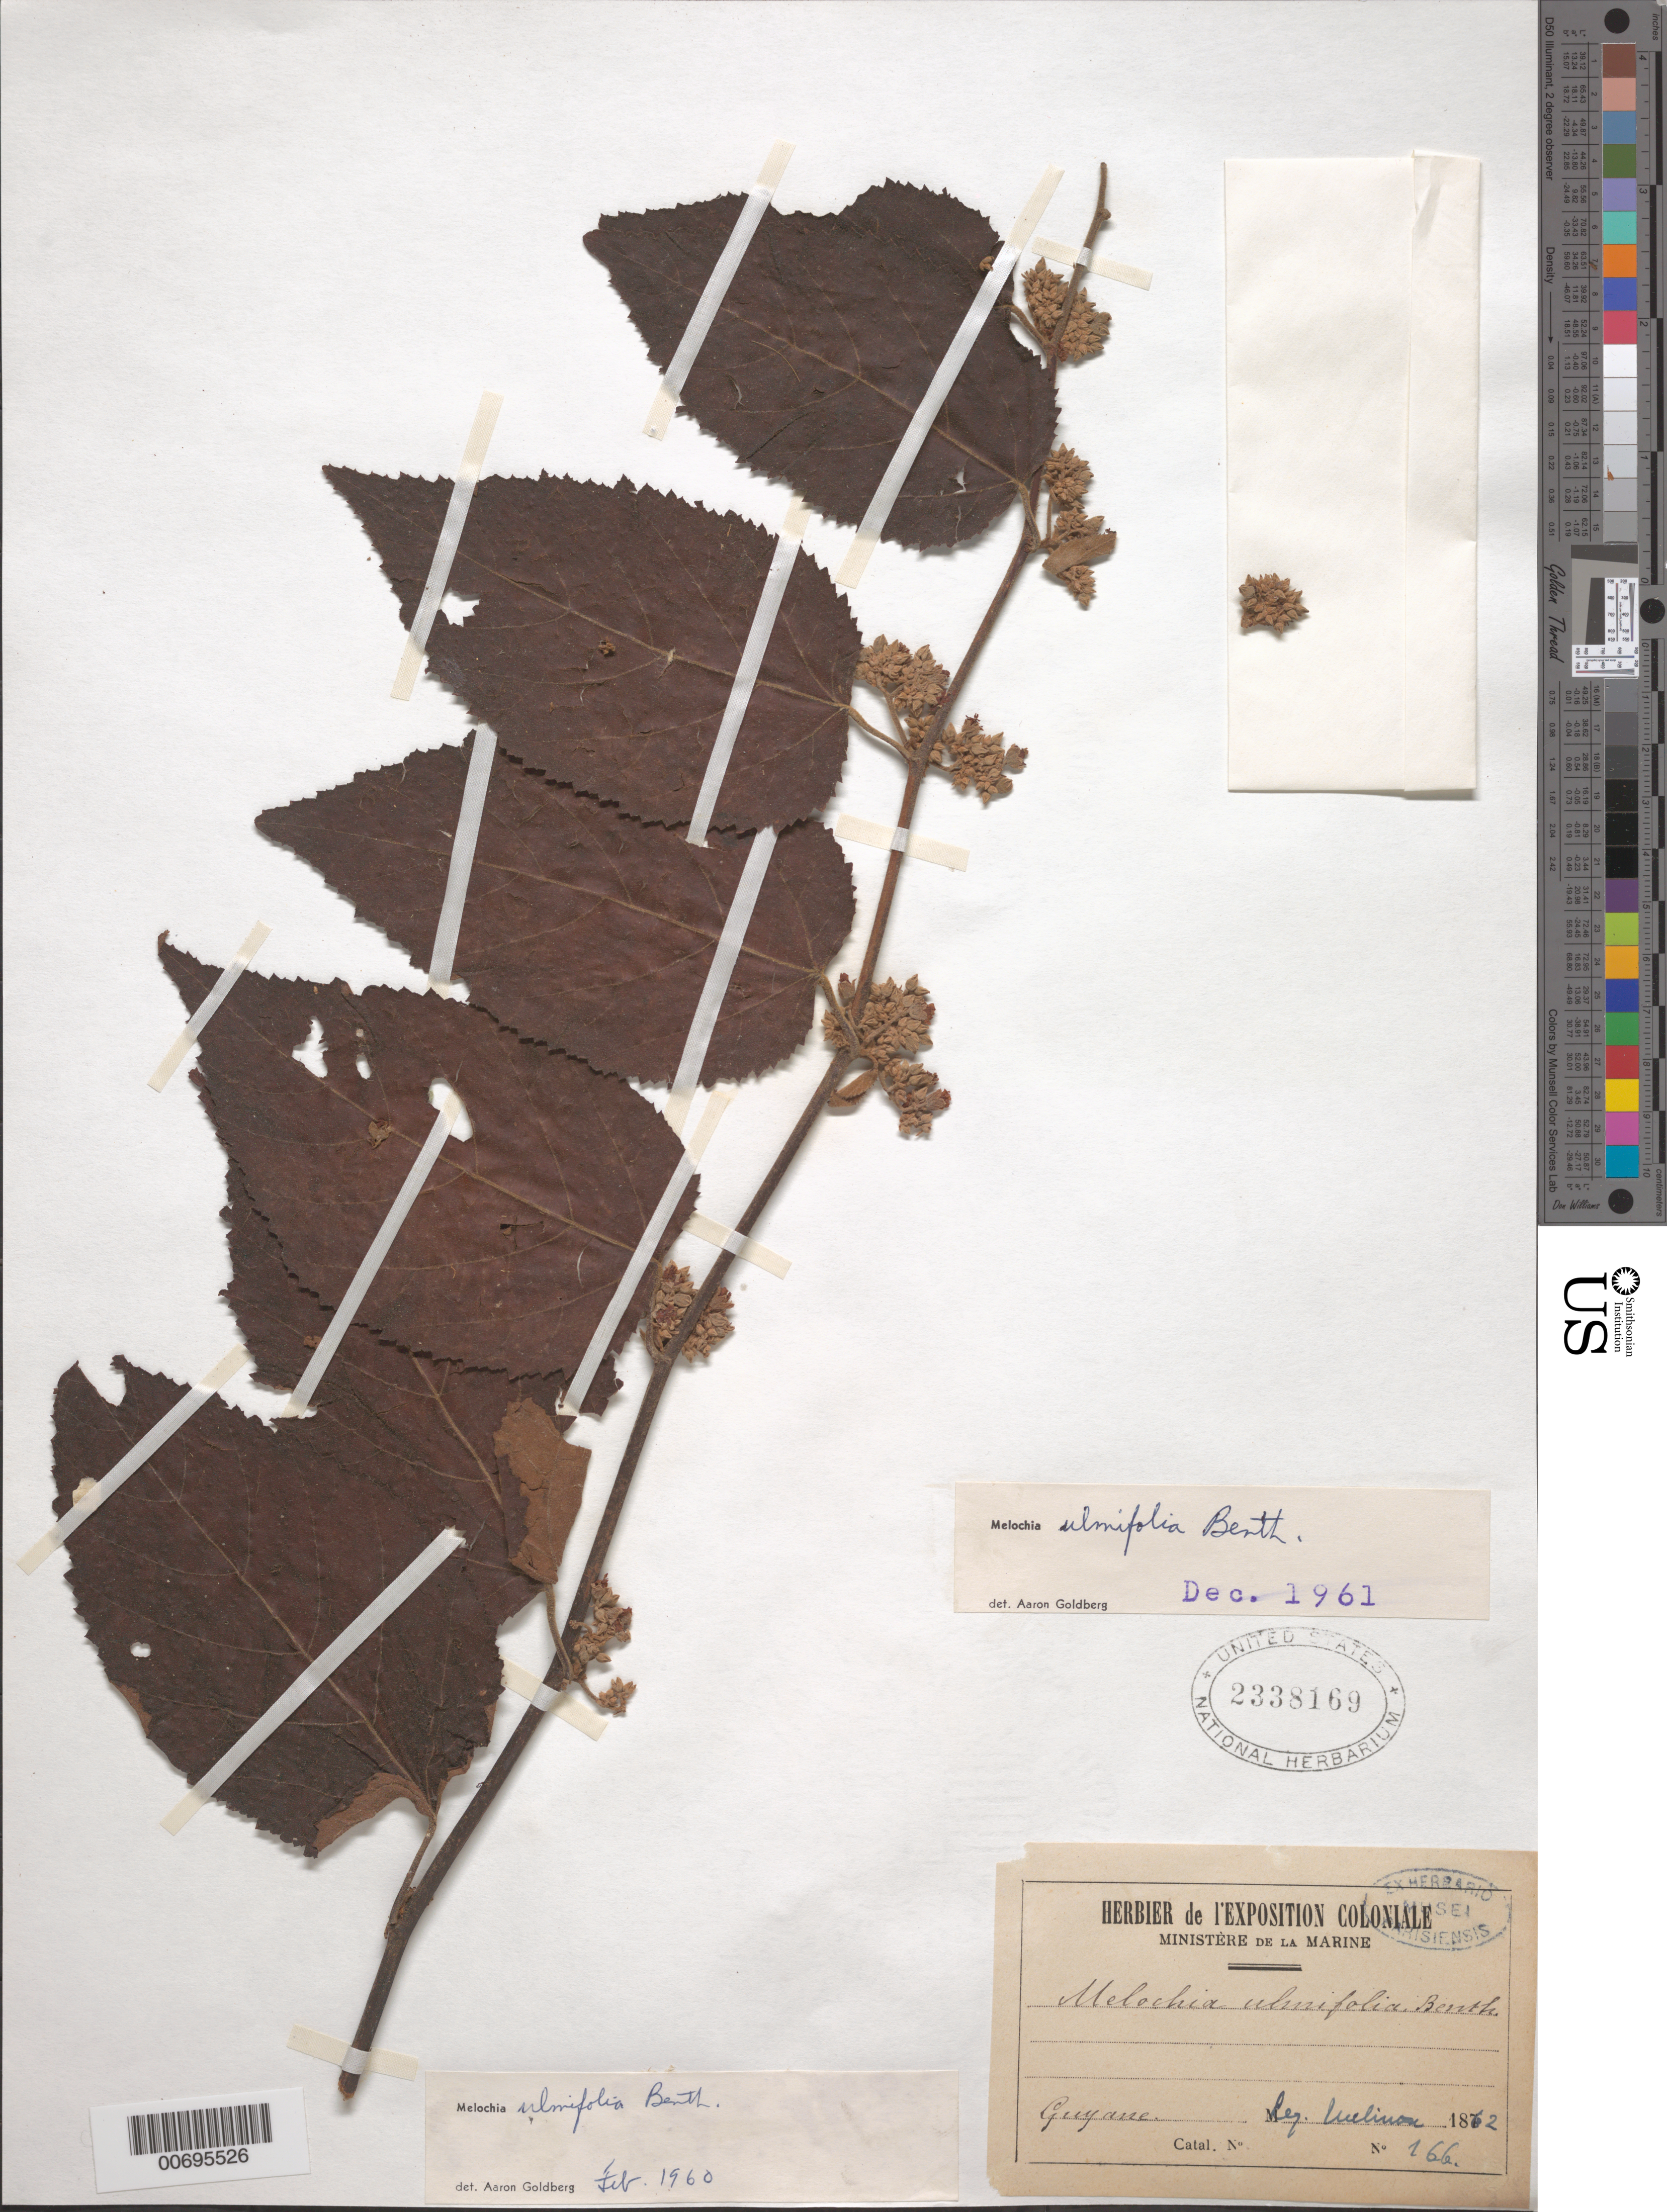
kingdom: Plantae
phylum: Tracheophyta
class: Magnoliopsida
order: Malvales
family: Malvaceae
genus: Melochia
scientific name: Melochia ulmifolia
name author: Benth.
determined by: Goldberg, Aaron, (US), NMNH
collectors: E. Mélinon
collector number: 166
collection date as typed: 1862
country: French Guiana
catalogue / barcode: US 2338169